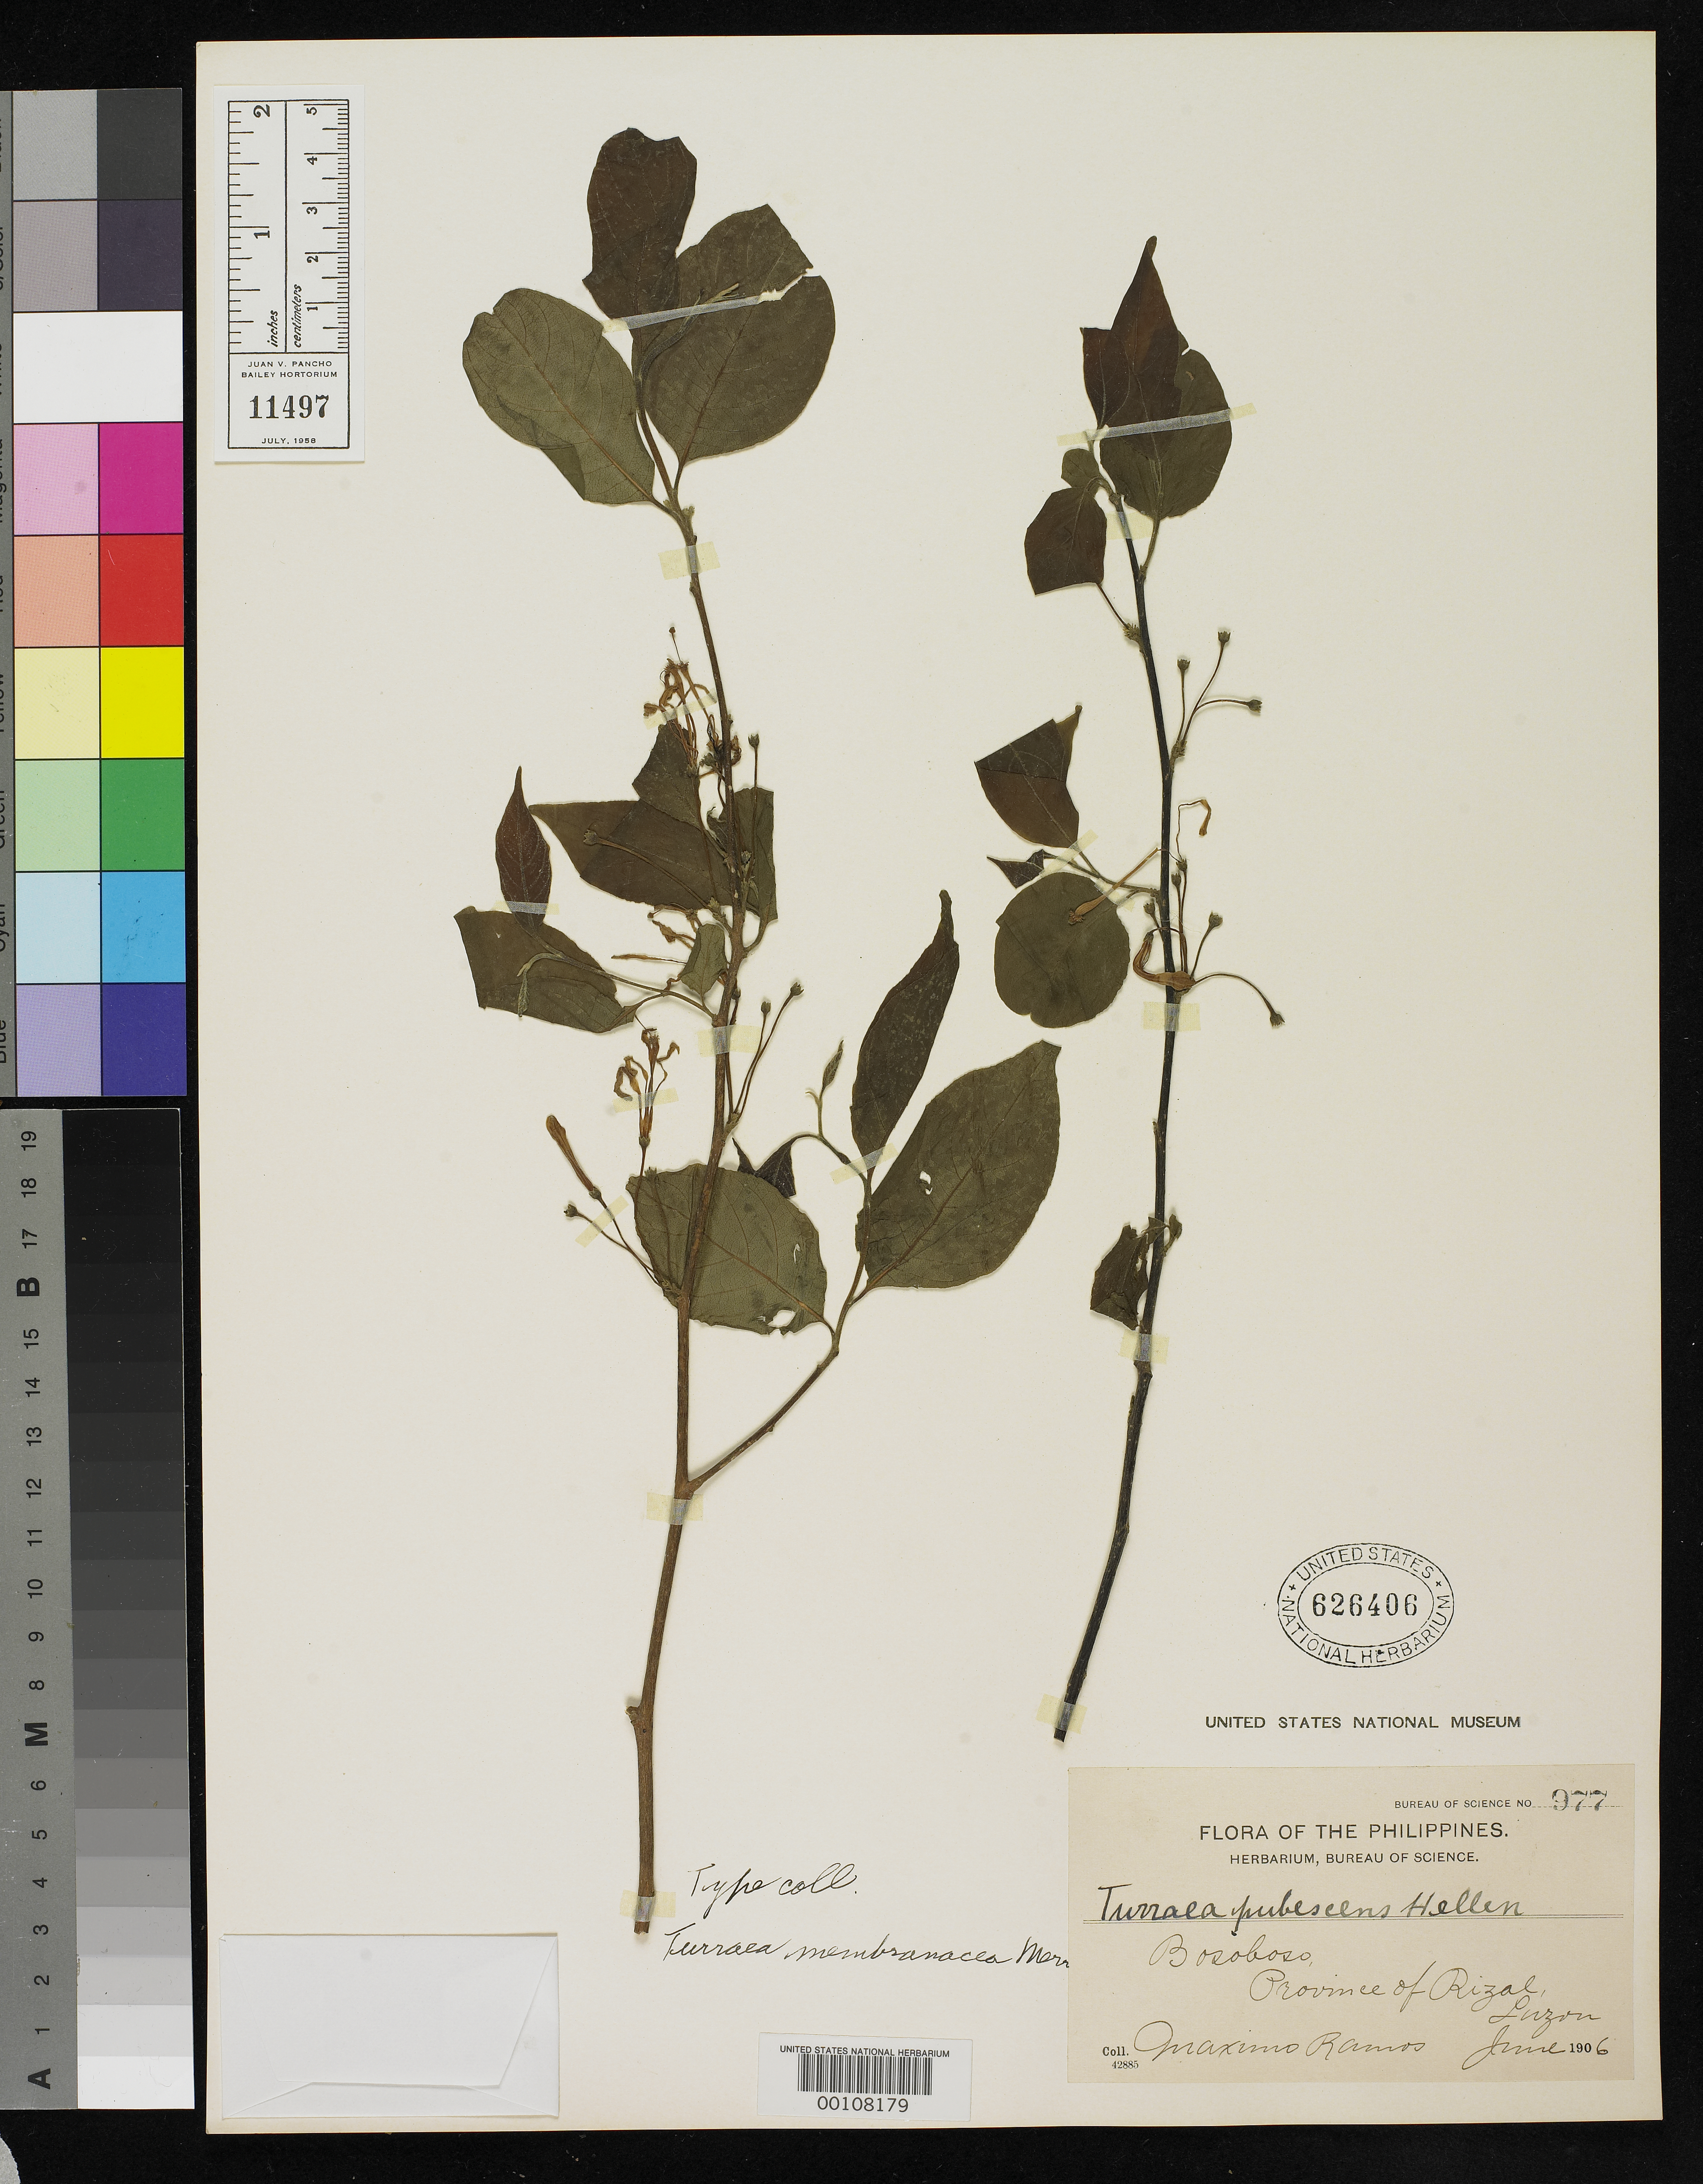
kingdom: Plantae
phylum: Tracheophyta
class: Magnoliopsida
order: Sapindales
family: Meliaceae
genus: Turraea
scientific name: Turraea membranacea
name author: Merr.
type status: Type Collection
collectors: M. Ramos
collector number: Bur. Sci. 977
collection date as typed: Jun 1906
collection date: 1906-06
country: Philippines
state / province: Calabarzon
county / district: Rizal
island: Luzon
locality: Bosoboso.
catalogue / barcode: US 626406